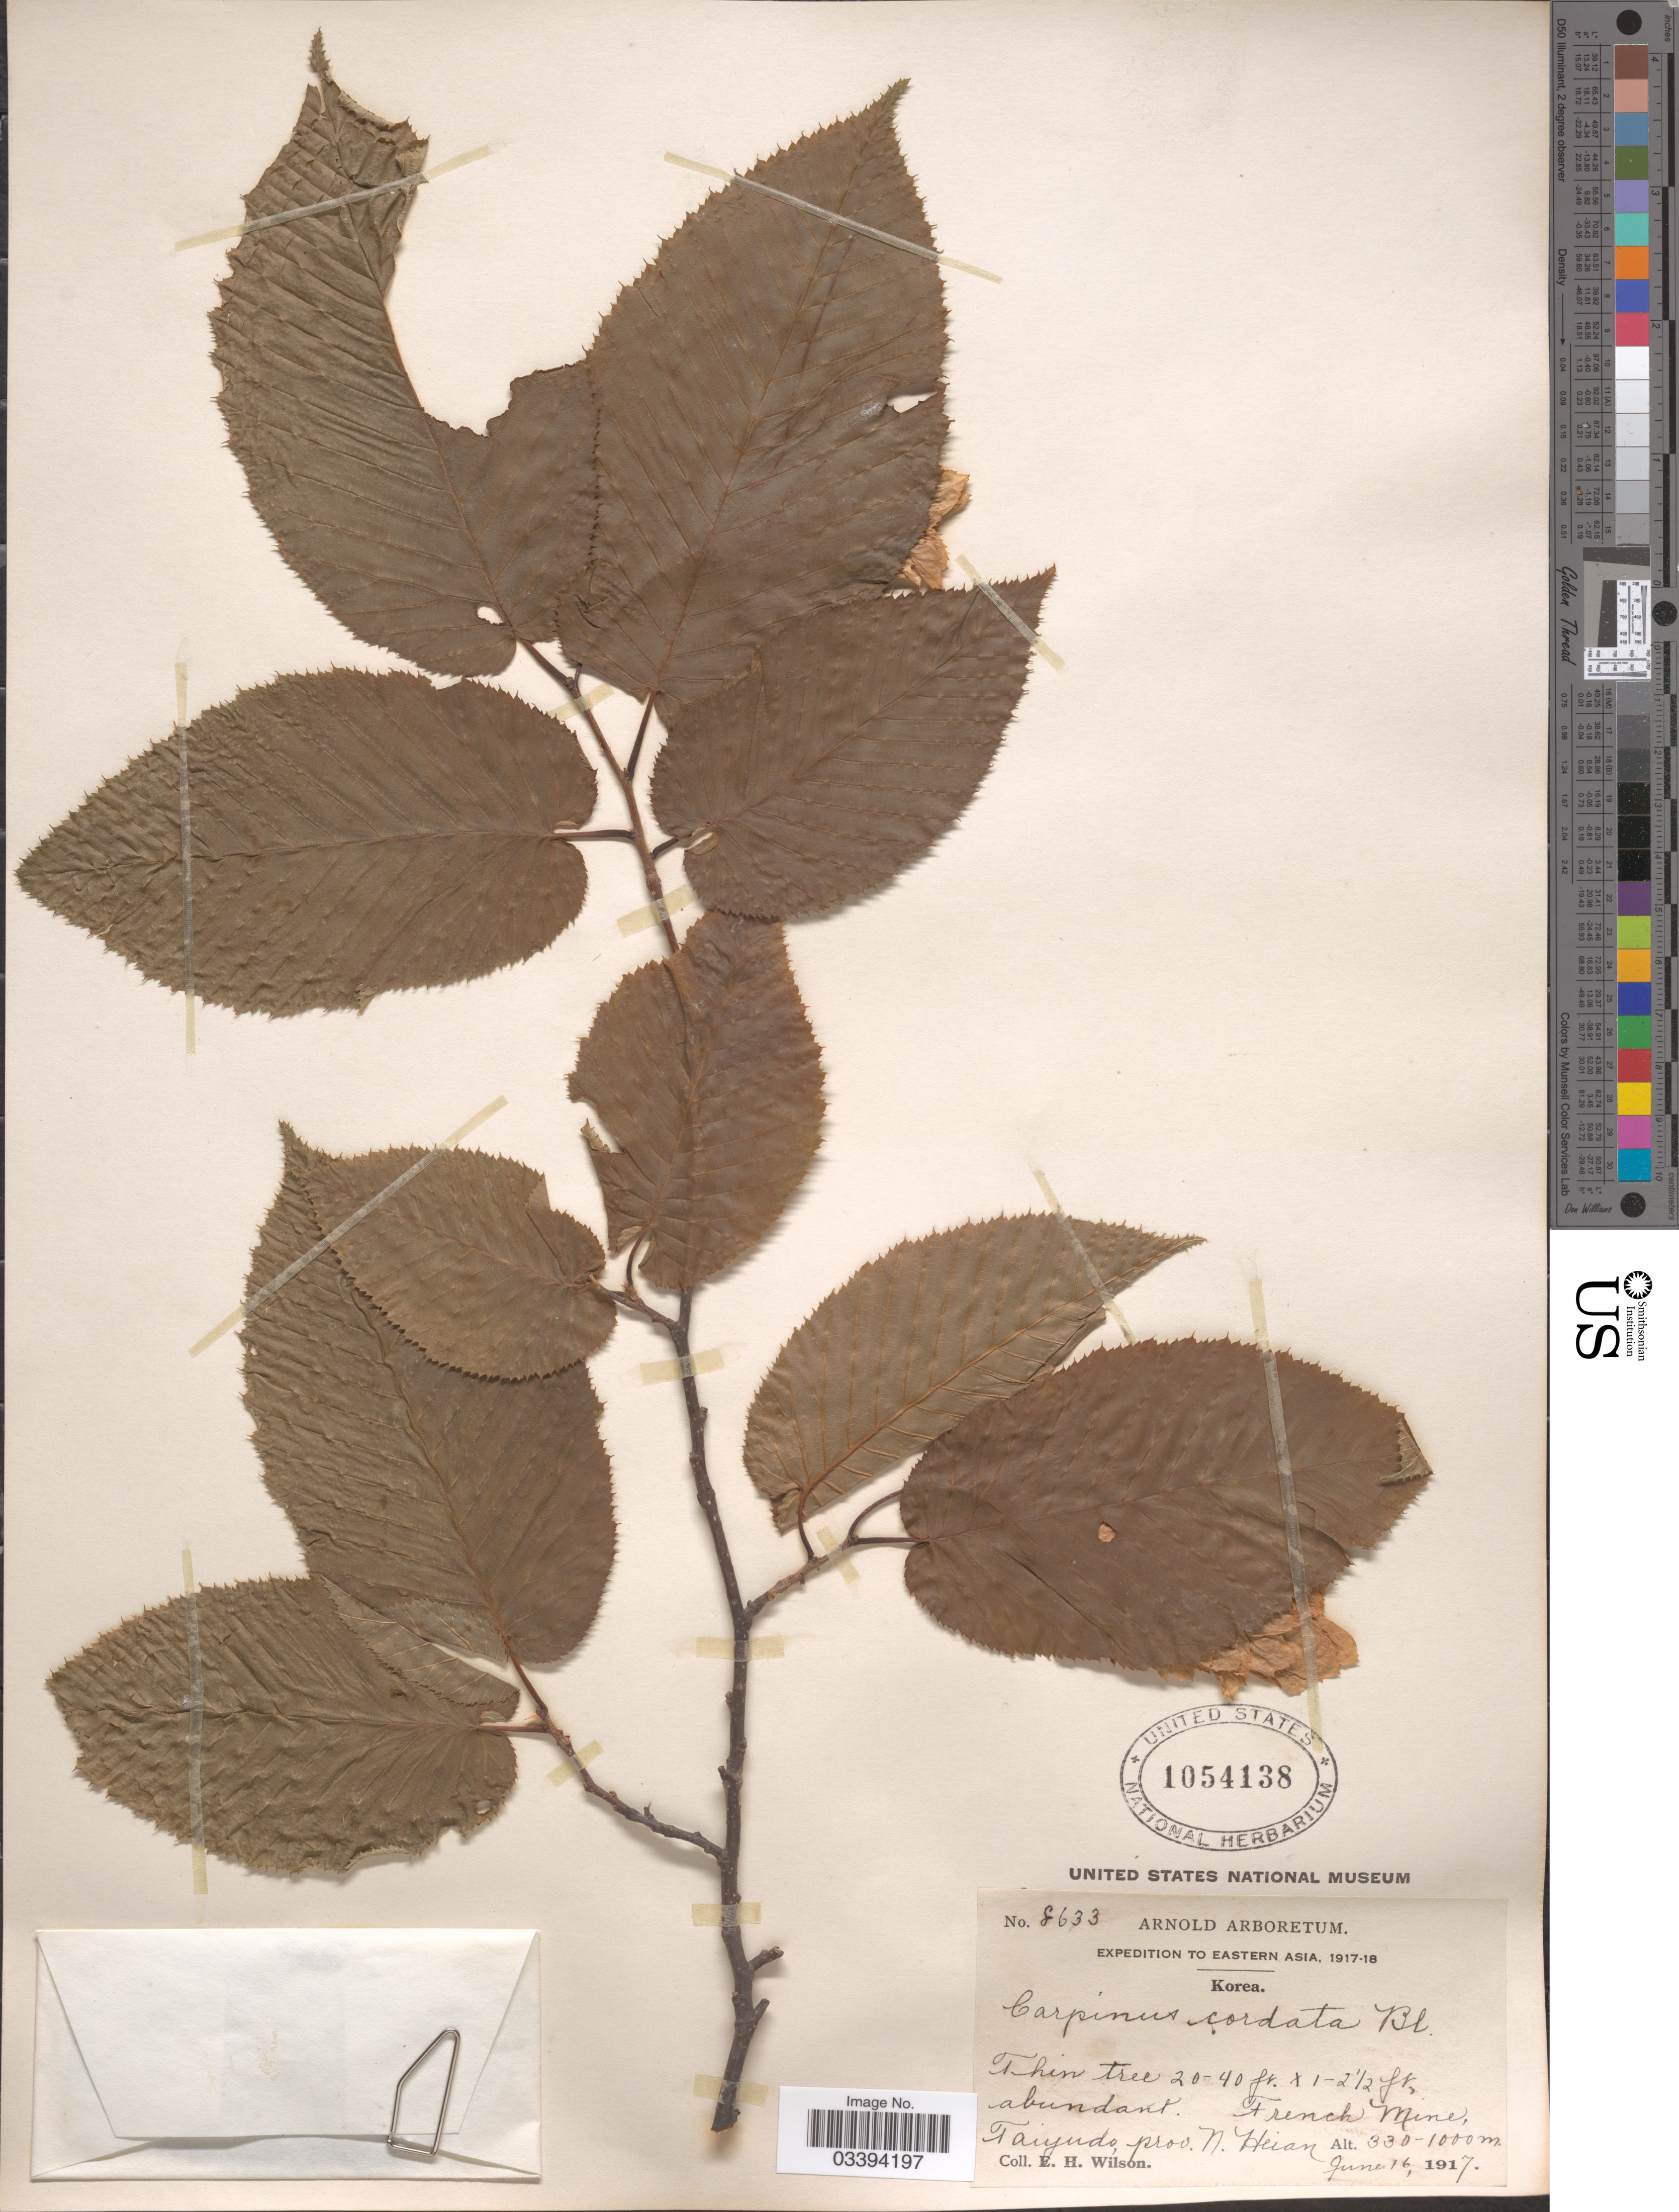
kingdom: Plantae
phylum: Tracheophyta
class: Magnoliopsida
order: Fagales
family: Betulaceae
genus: Carpinus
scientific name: Carpinus cordata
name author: Blume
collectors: E. Wilson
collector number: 8633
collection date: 1917-06-16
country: North Korea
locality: Eastern Asia. French Mine. Taiyudo, prov. N. Heian.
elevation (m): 330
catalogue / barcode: US 1054138